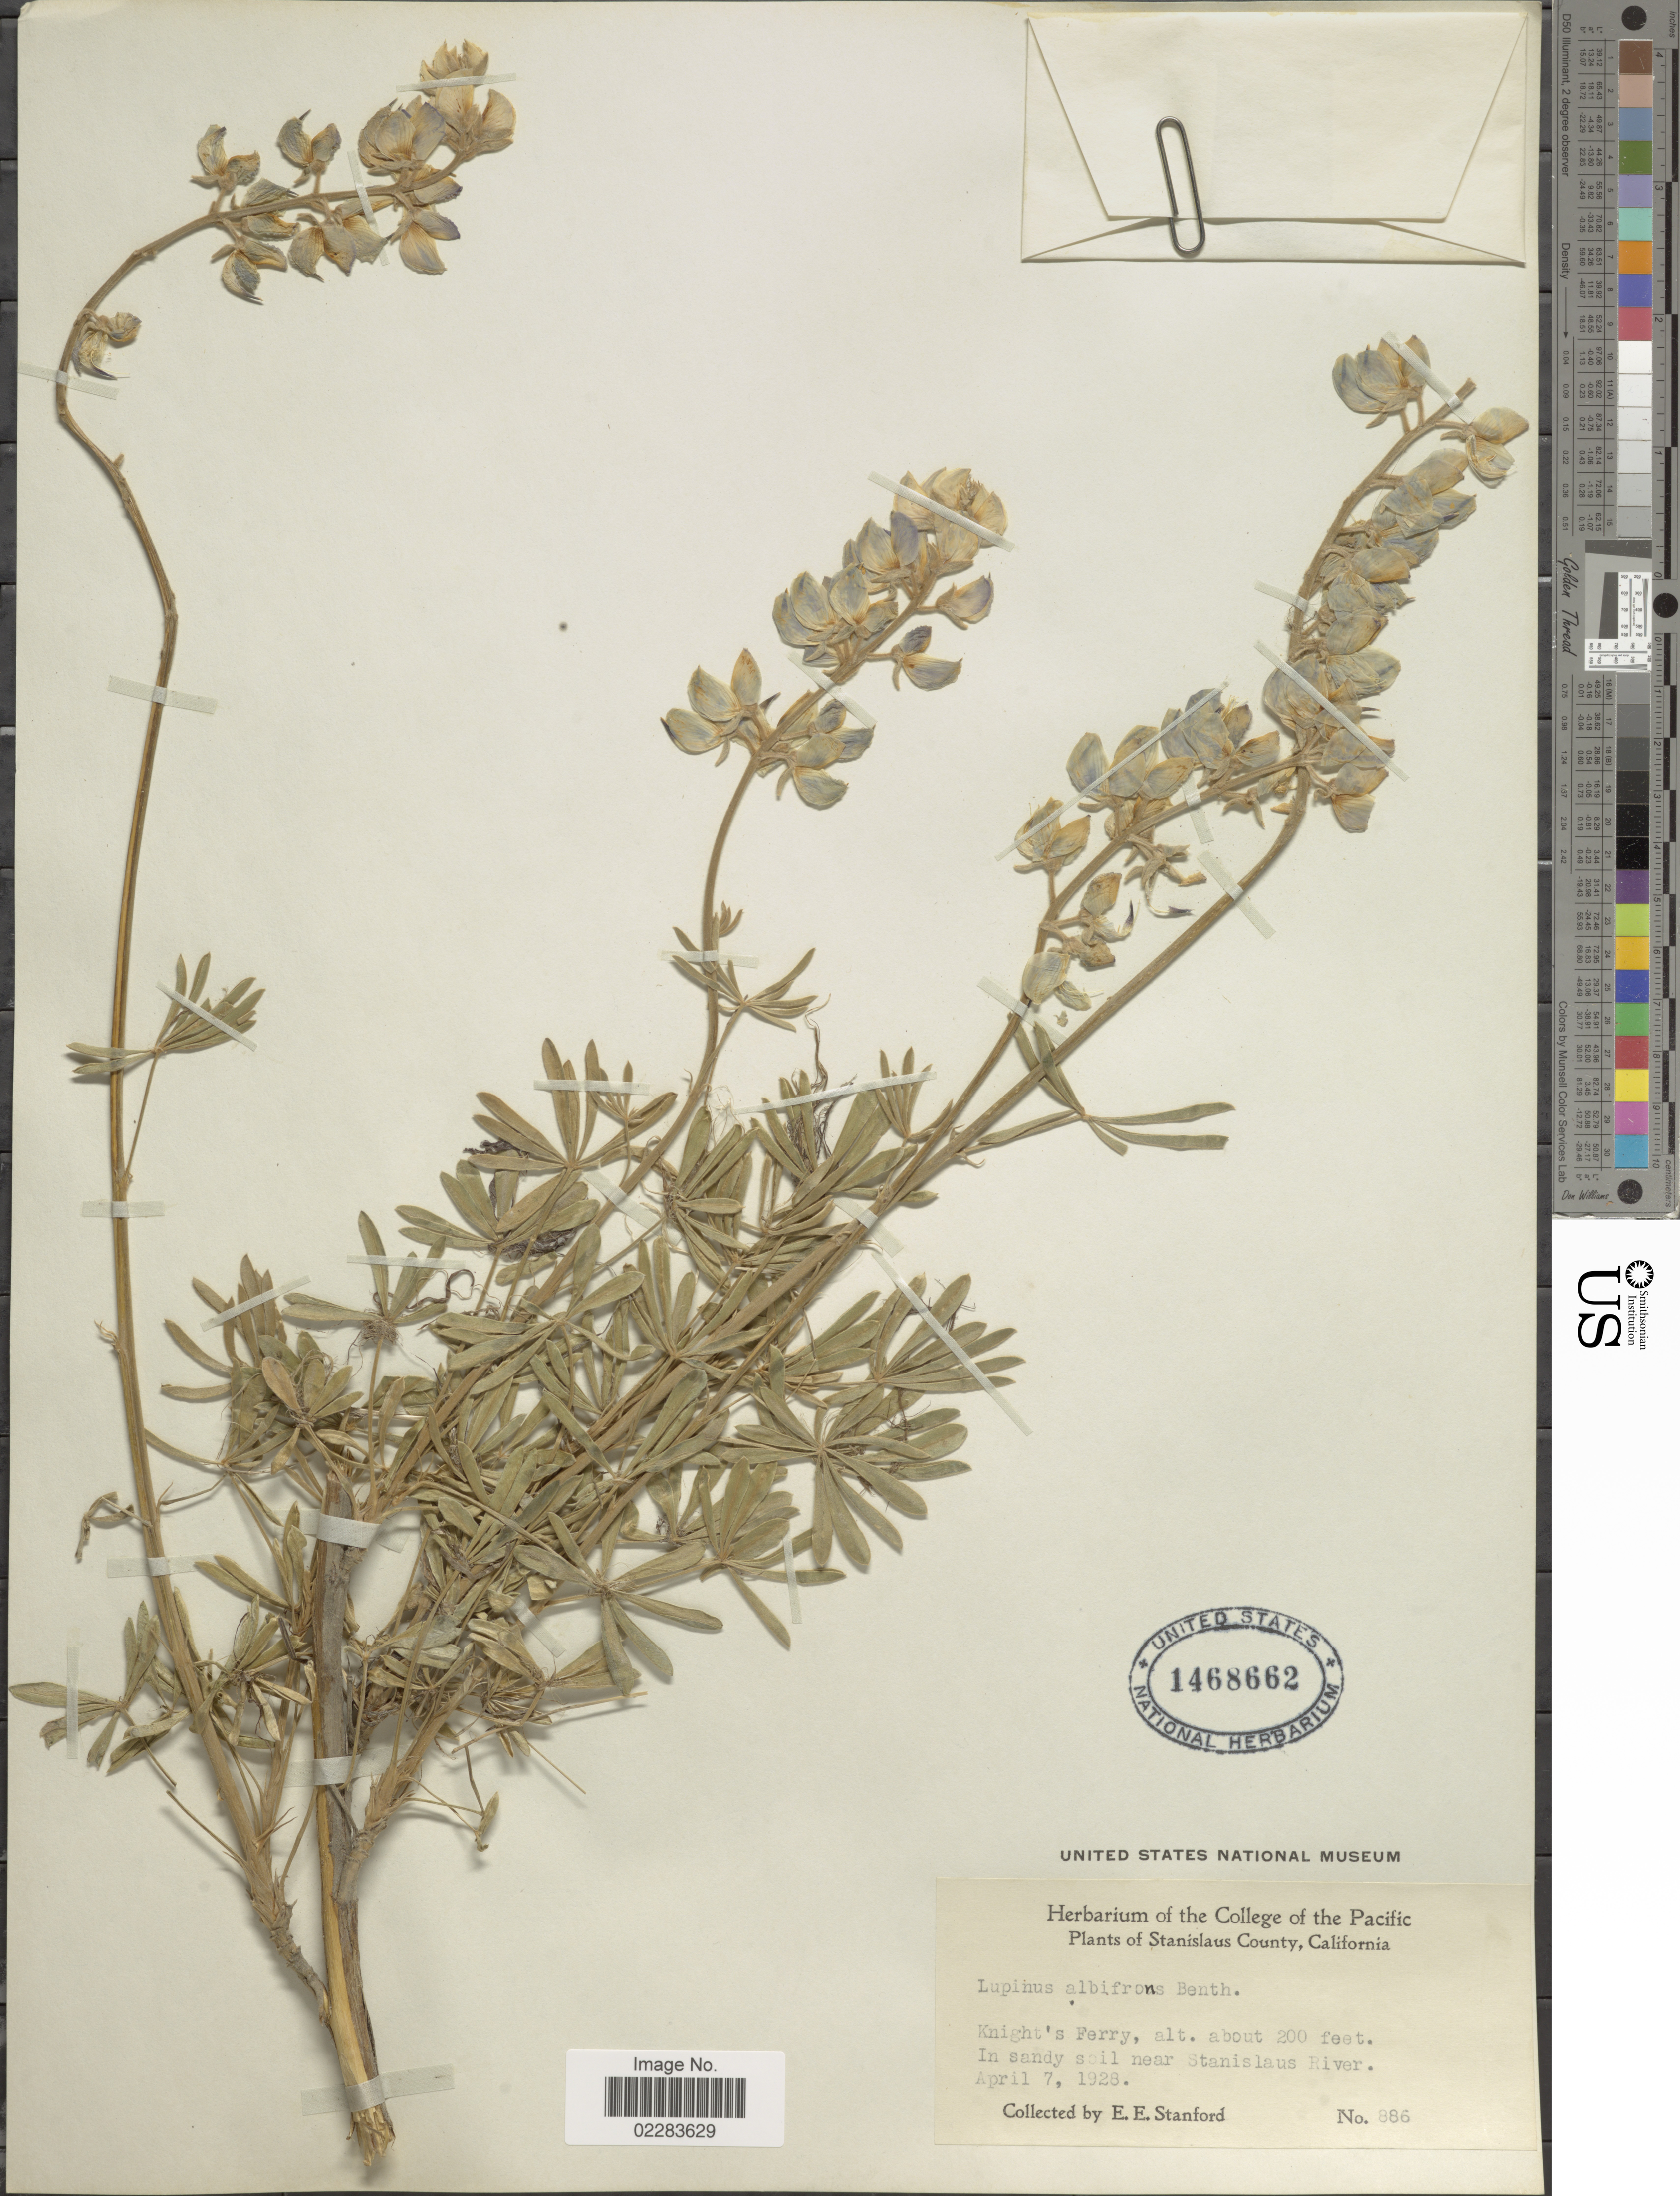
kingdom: Plantae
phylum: Tracheophyta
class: Magnoliopsida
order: Fabales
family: Fabaceae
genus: Lupinus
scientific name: Lupinus albifrons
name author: Benth.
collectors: E. Stanford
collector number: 886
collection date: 1928-04-07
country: United States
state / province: California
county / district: Stanislaus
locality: Stanislaus County. Knight's Ferry. In sandy slopes near Stanislaus River.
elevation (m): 61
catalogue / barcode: US 1468662